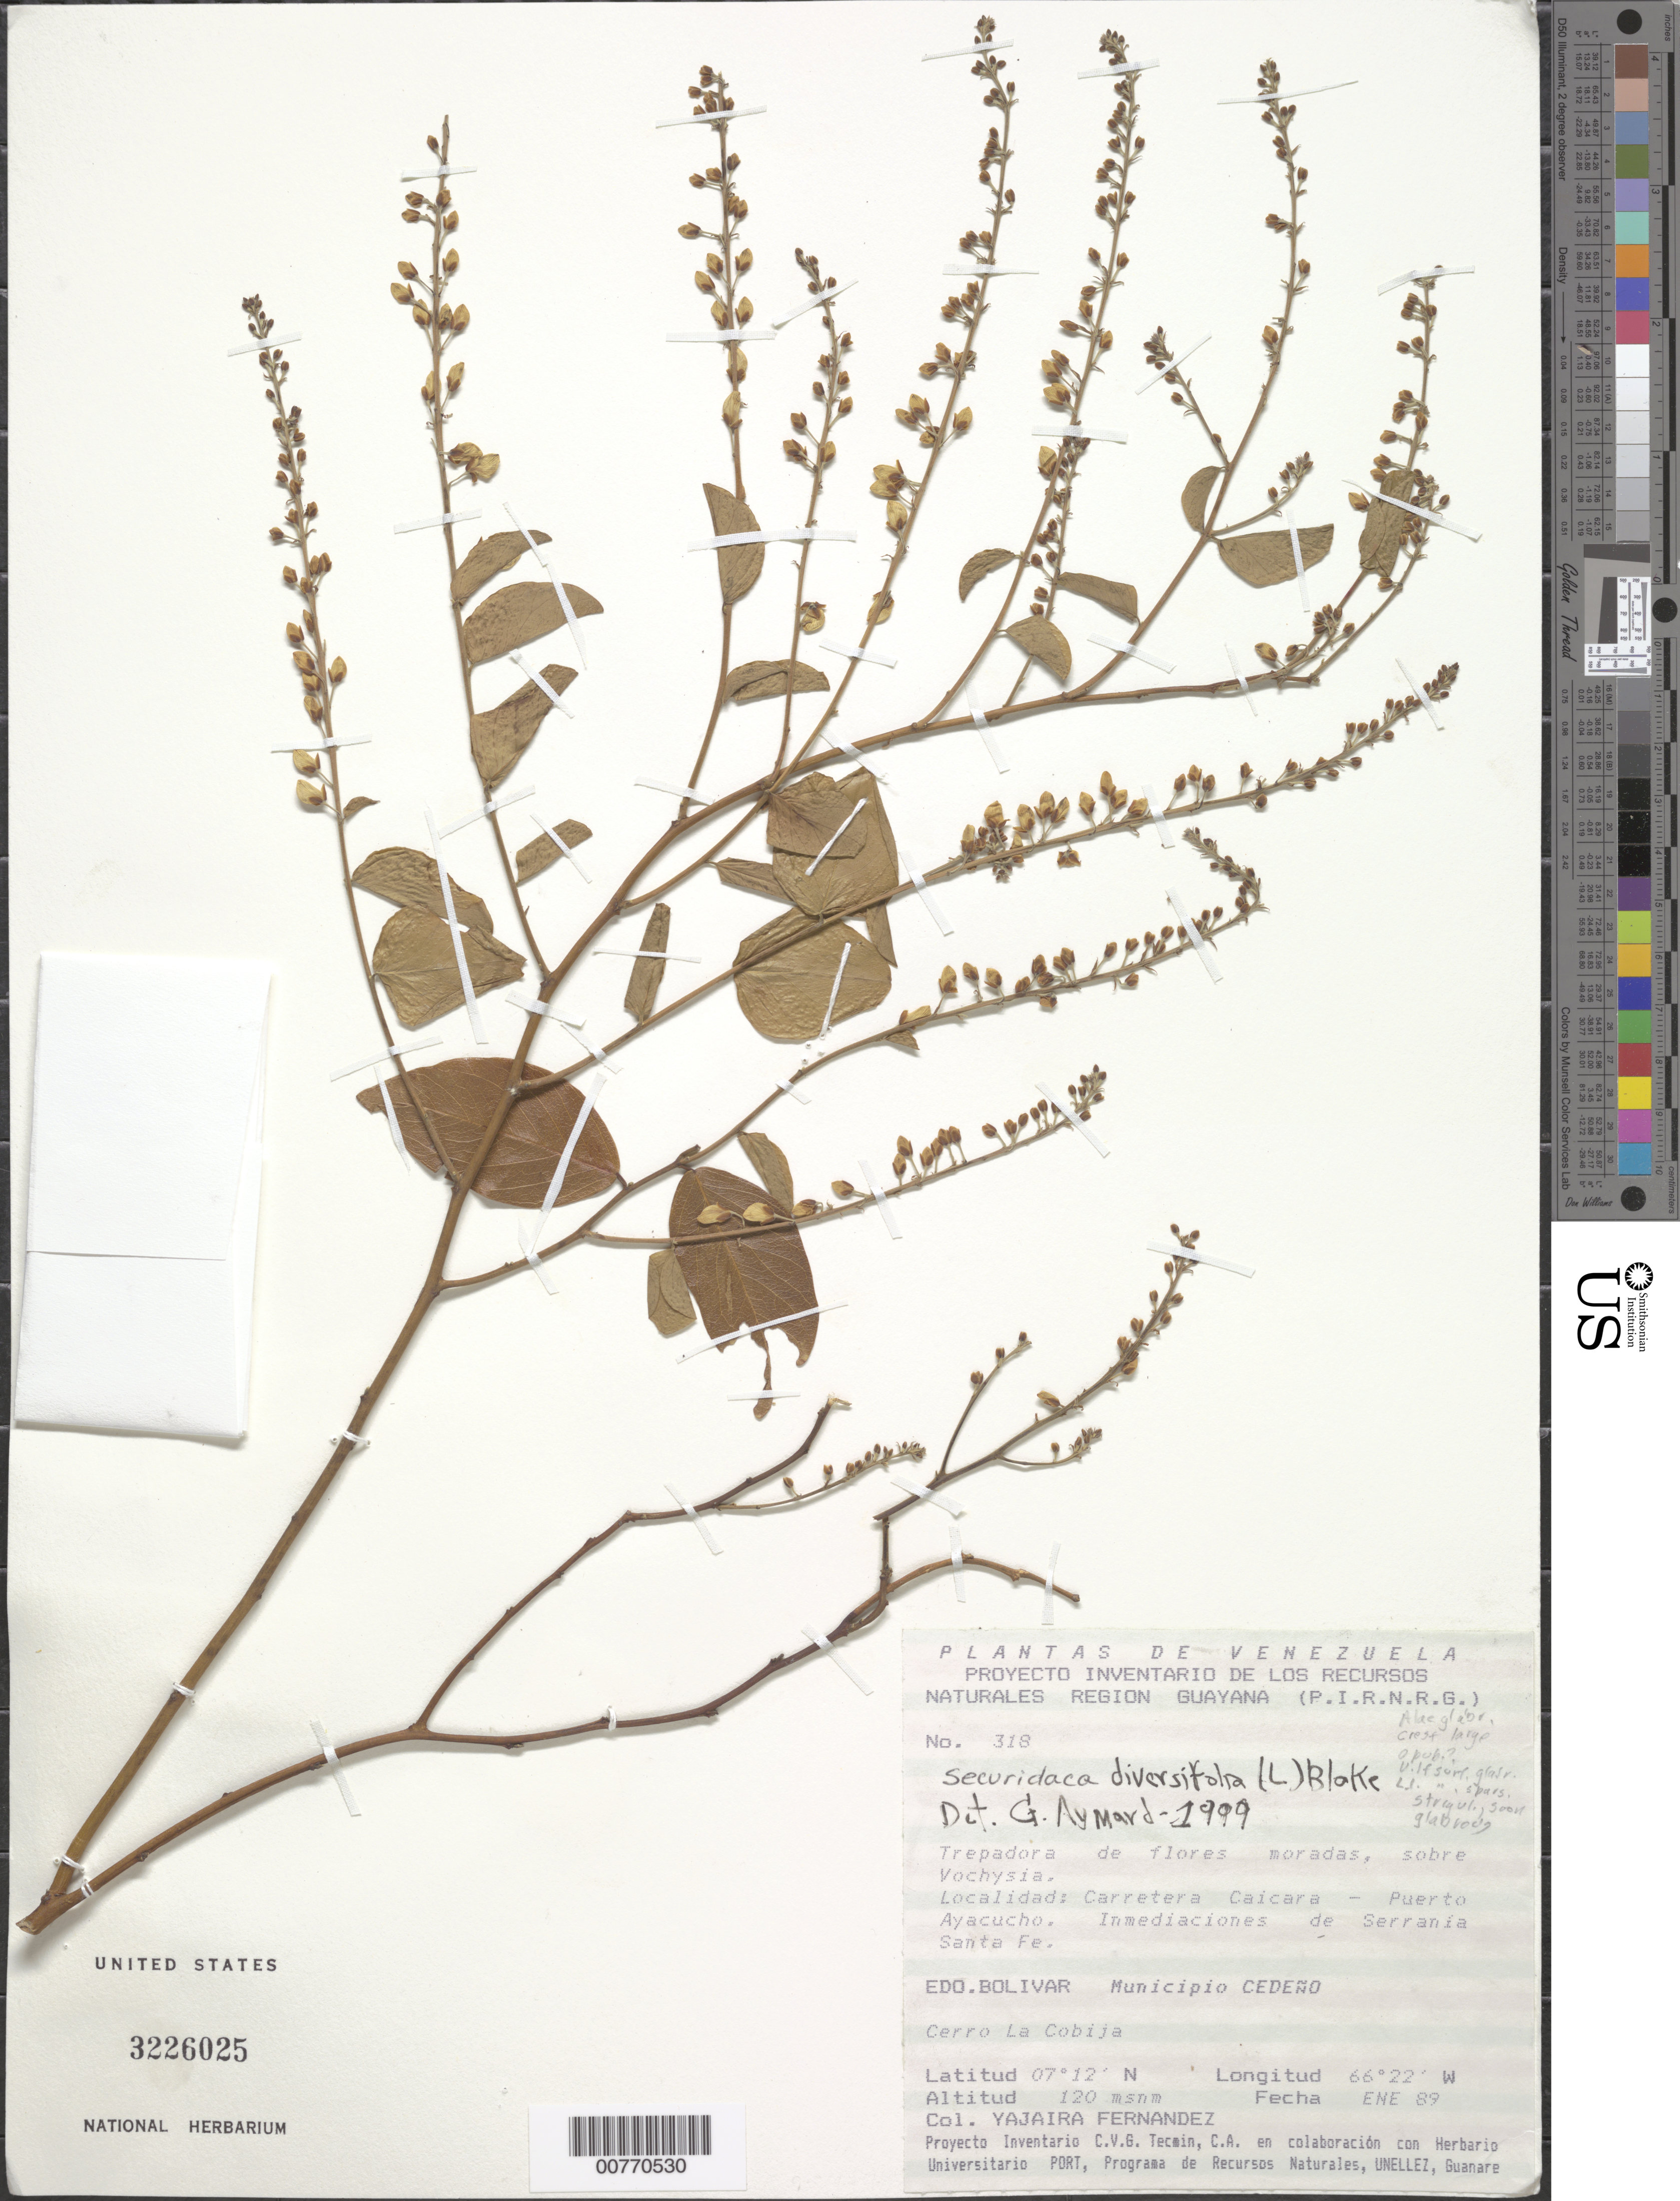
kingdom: Plantae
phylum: Tracheophyta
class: Magnoliopsida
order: Fabales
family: Polygalaceae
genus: Securidaca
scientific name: Securidaca diversifolia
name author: (L.) S.F. Blake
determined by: Aymard C., G. A., (PORT), Univ. Nac. Exp. de los Llanos Ezequiel Zamora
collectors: Y. Fernandez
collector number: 318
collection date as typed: Jan-89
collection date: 1989-01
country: Venezuela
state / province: Bolívar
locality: Mun. Cedeño, Cerro La Cobija; Carretera Caicara-Puerto Ayacucho, near Serrania Santa Fe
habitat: On Vochysia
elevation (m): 120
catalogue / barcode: US 3226025